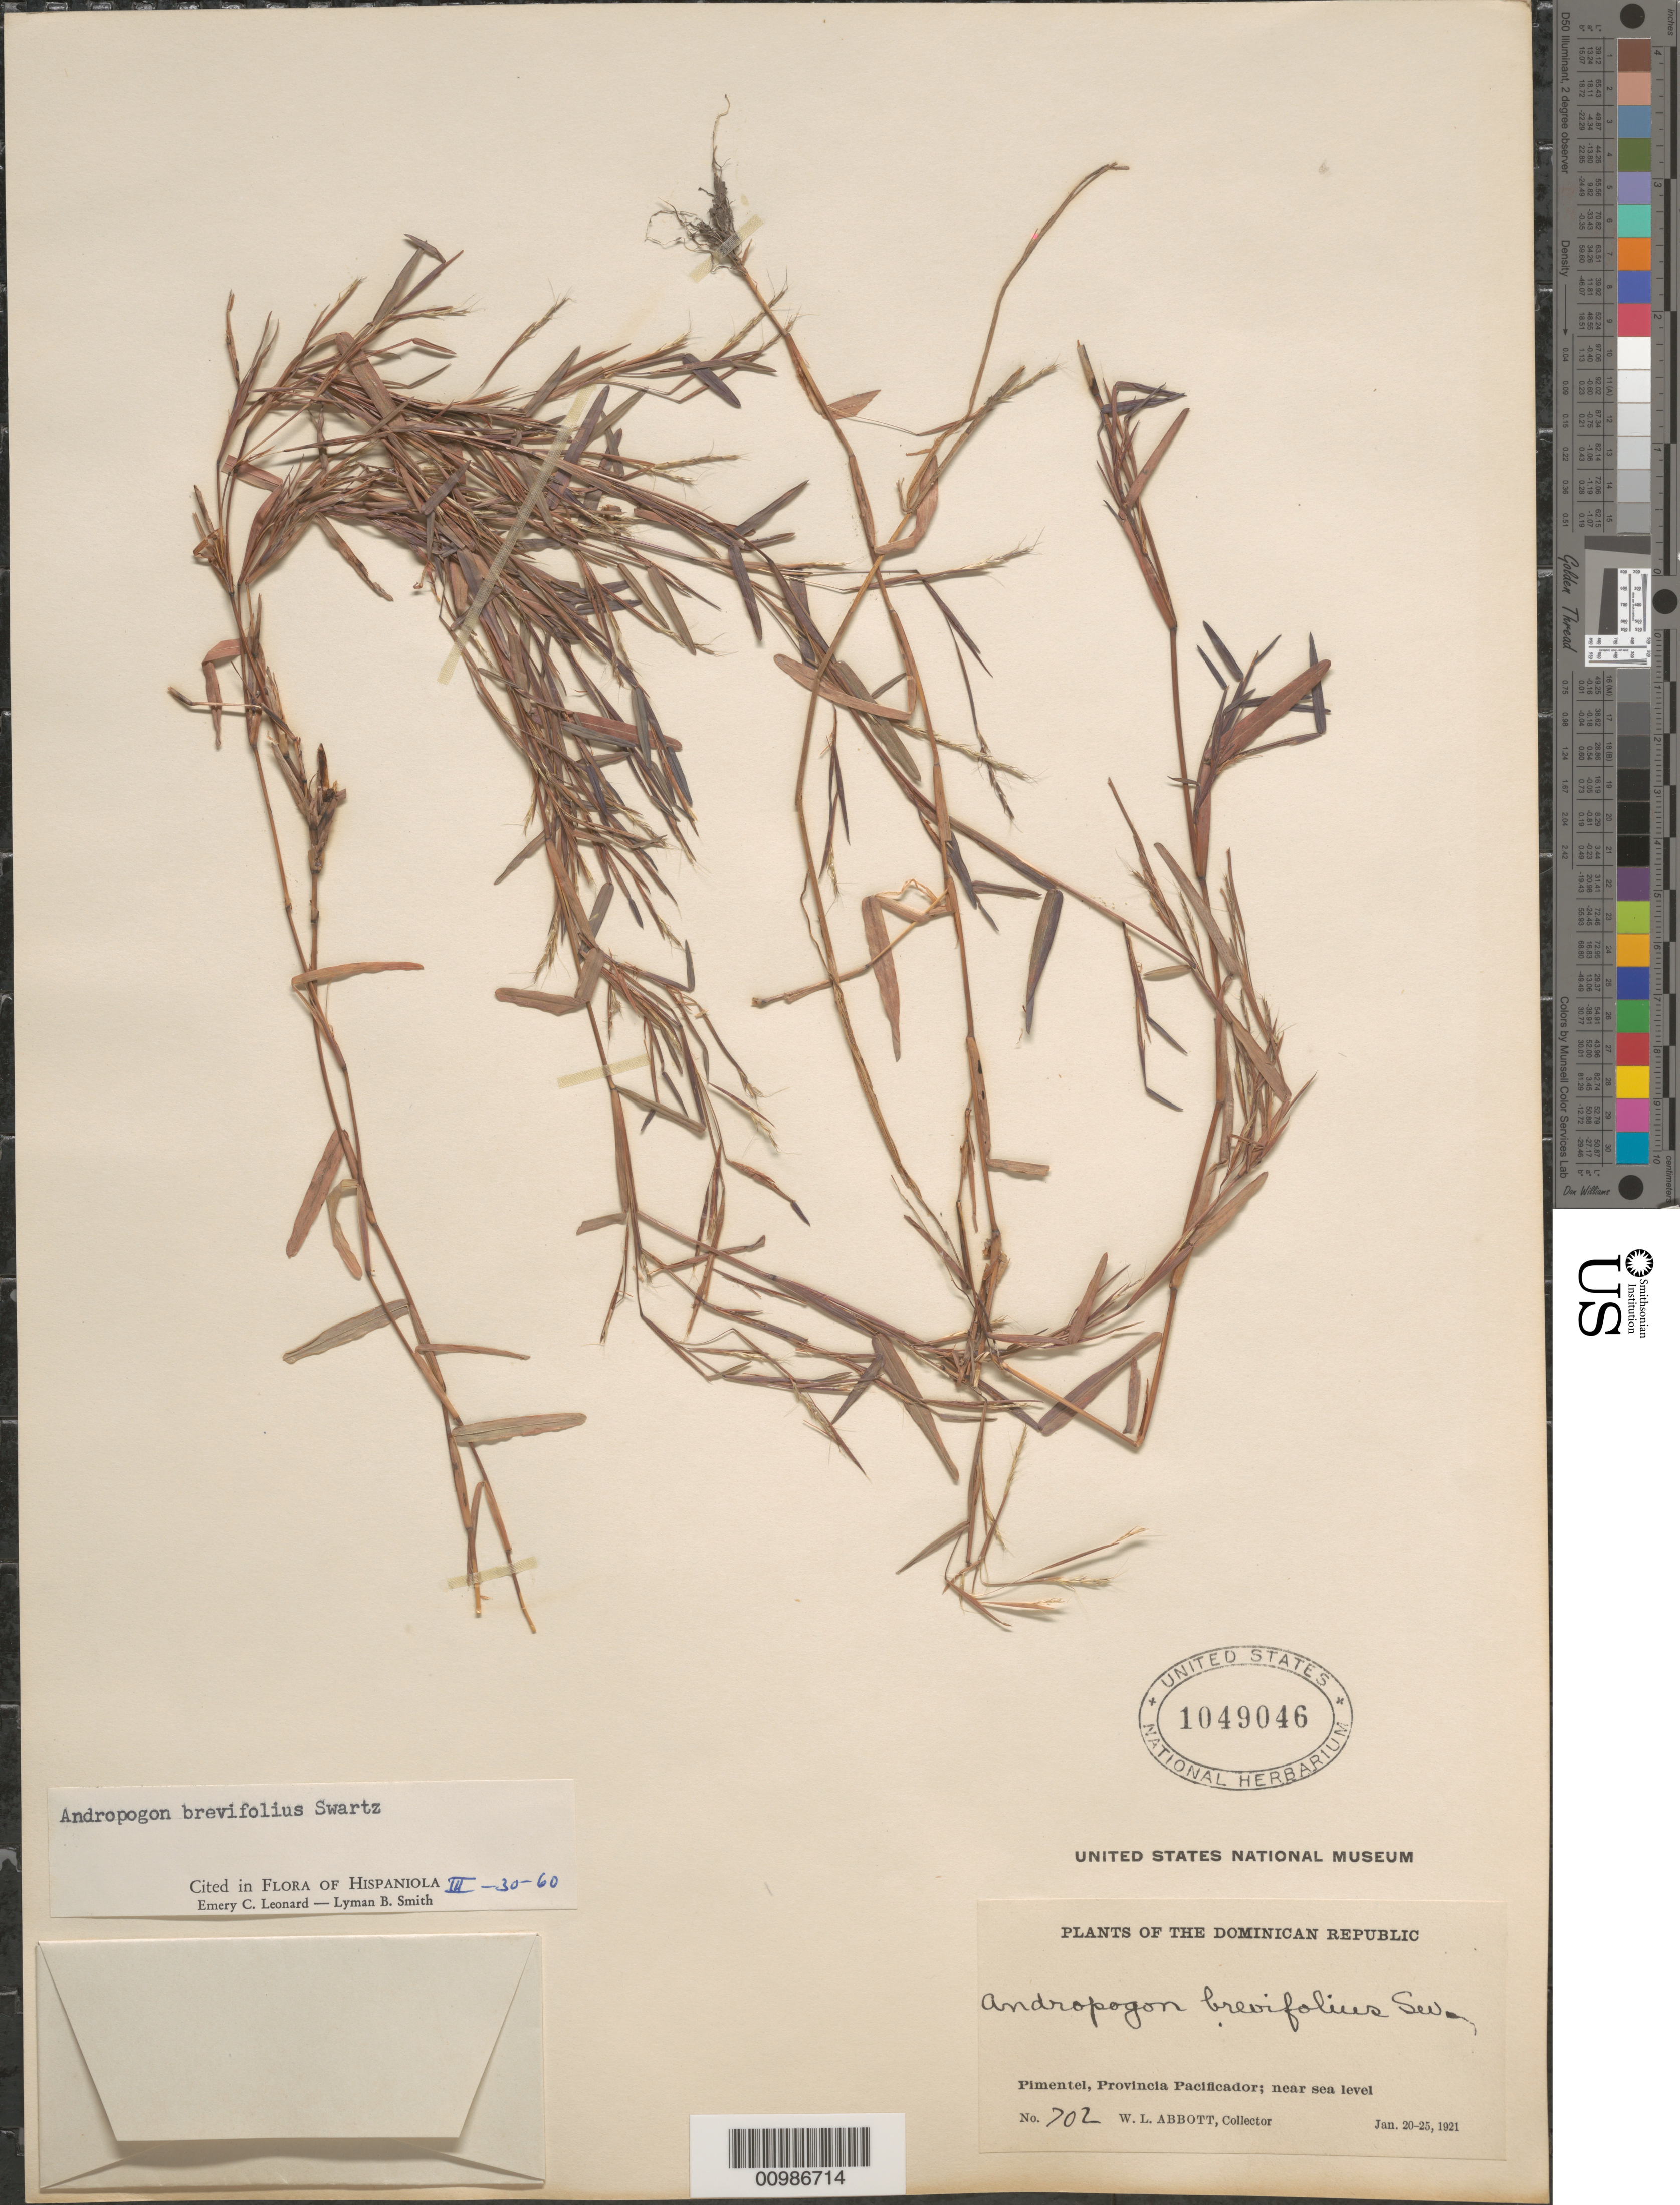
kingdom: Plantae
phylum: Tracheophyta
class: Liliopsida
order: Poales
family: Poaceae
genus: Andropogon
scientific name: Andropogon brevifolius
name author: Sw.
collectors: W. L. Abbott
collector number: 702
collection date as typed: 20 Jan 1921 to25 Jan 1921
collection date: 1921-01-20/1921-01-25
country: Dominican Republic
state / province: El Seibo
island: Hispaniola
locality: City: Pimentel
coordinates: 0 N, 0 E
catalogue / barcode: US 1049046